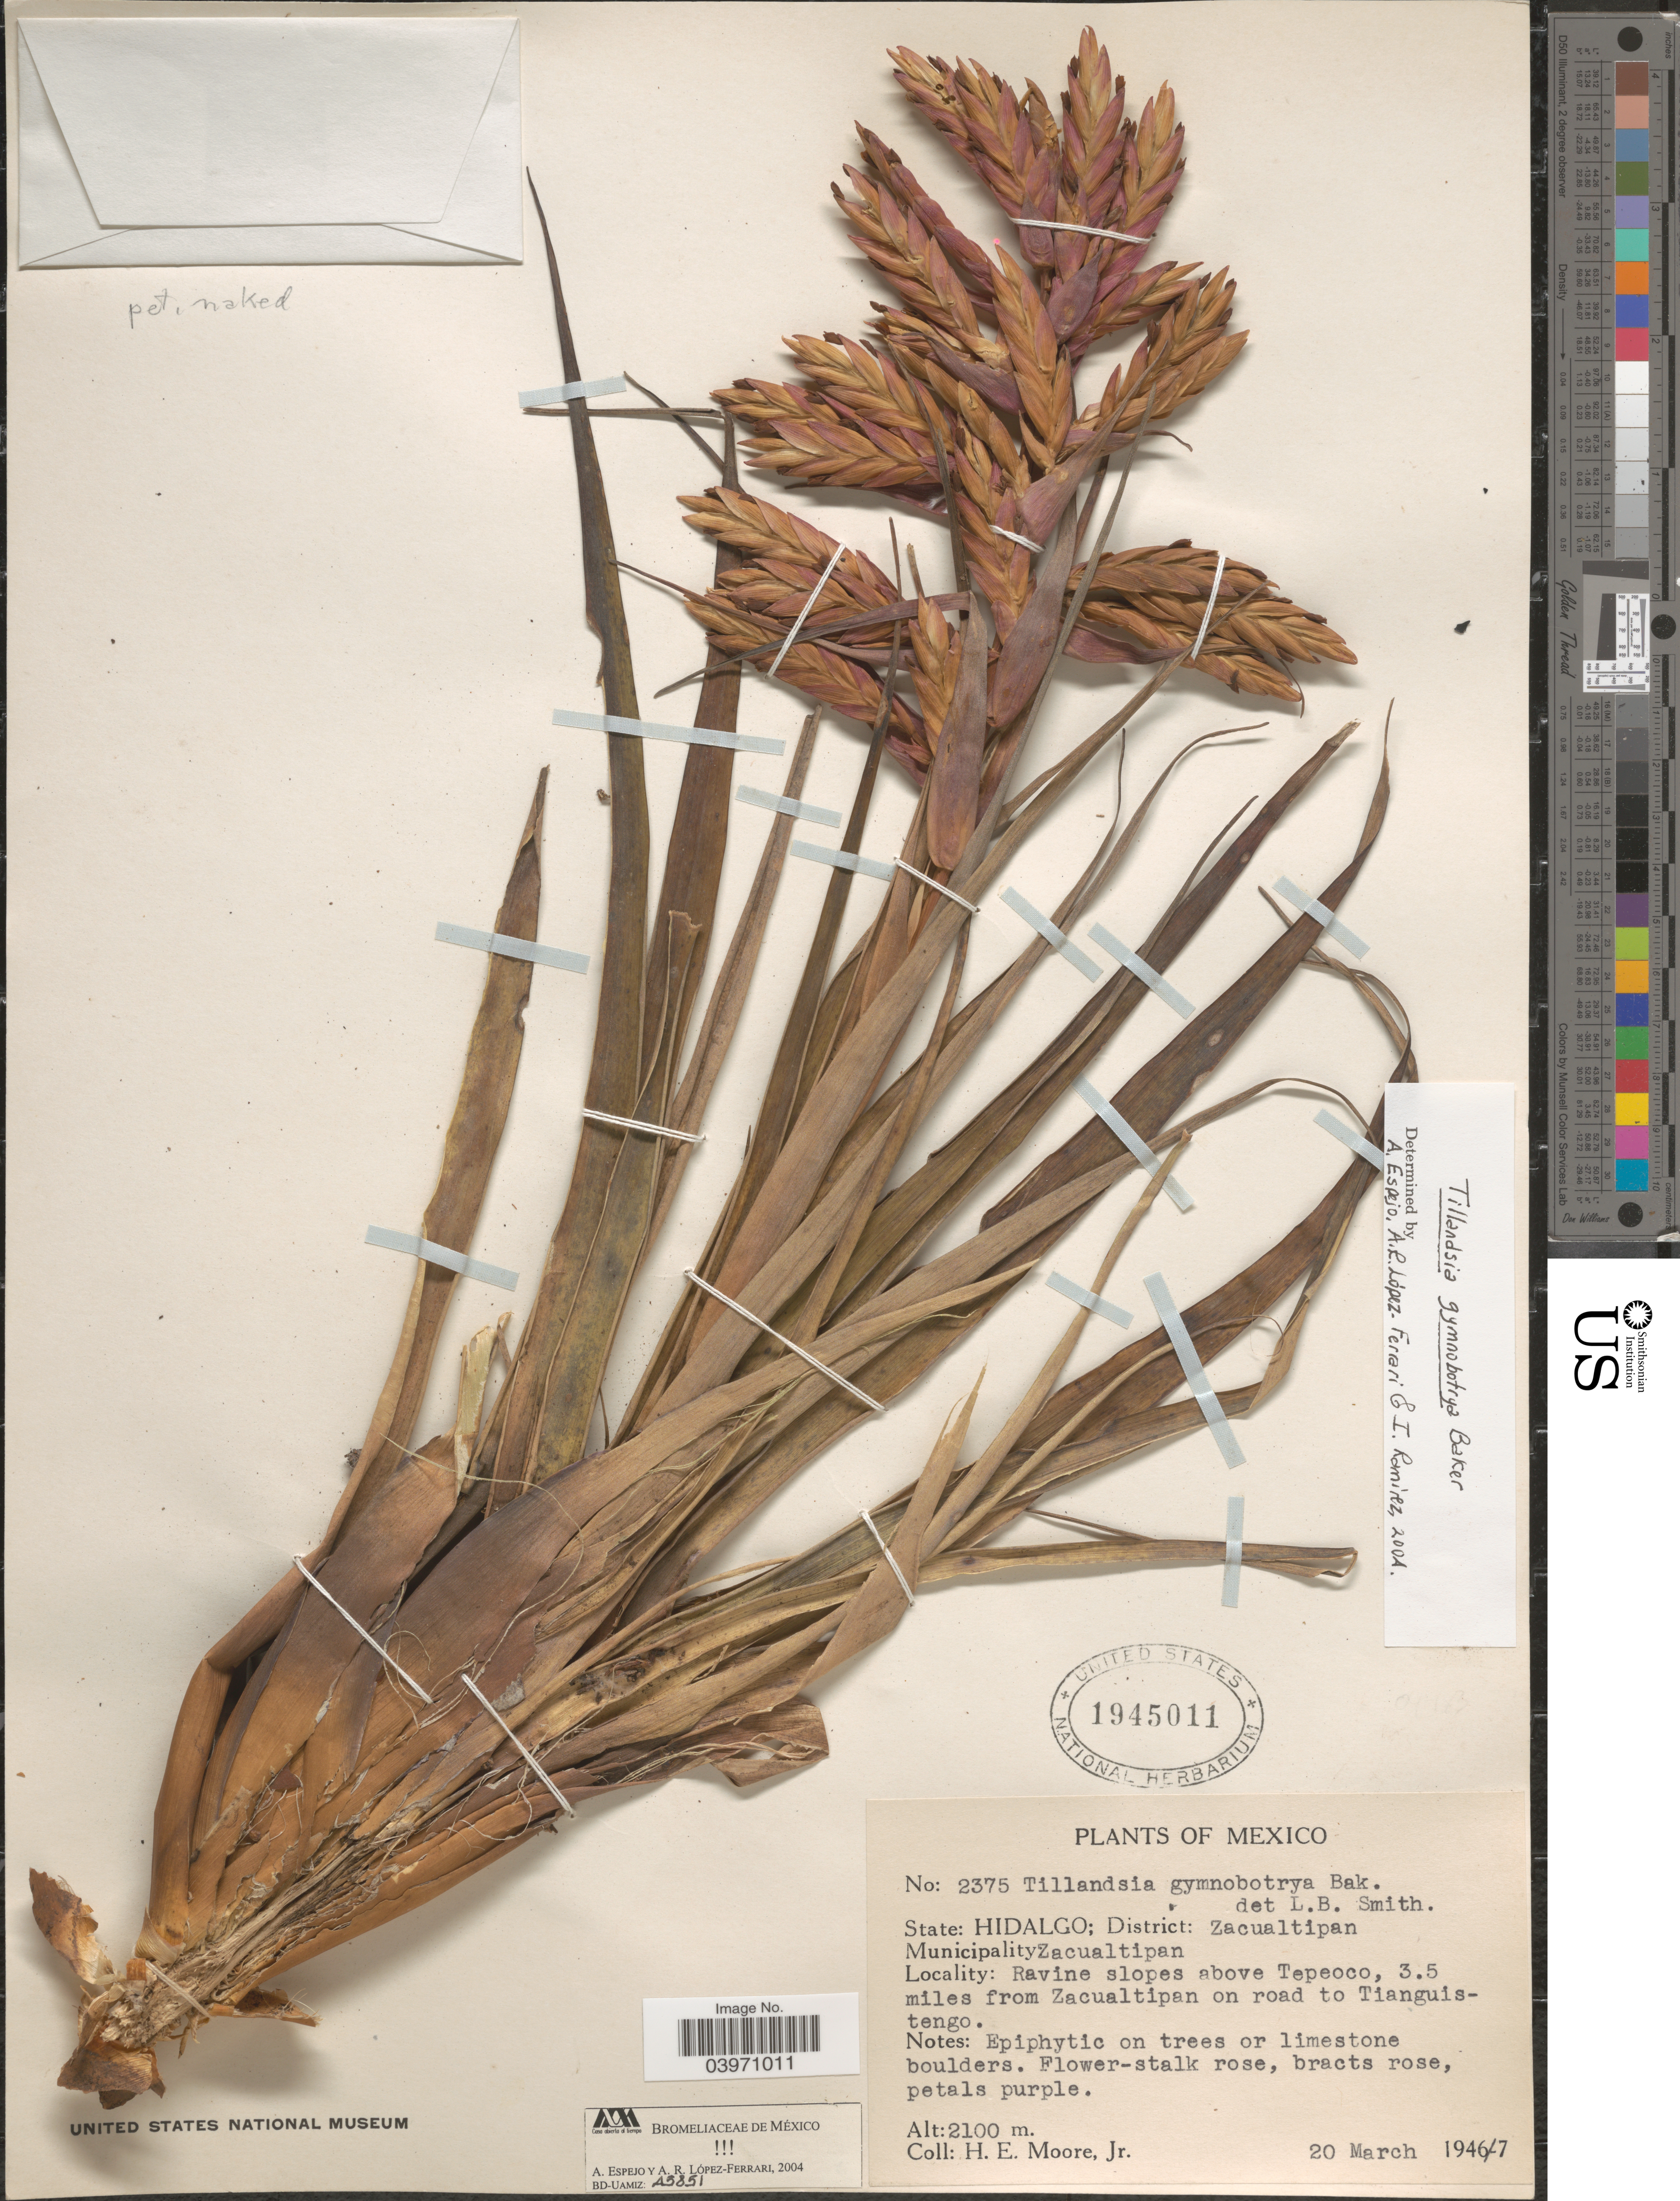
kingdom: Plantae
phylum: Tracheophyta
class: Liliopsida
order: Poales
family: Bromeliaceae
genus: Tillandsia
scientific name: Tillandsia gymnobotrya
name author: Baker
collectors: H. Moore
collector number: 2375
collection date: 1947-03-20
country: Mexico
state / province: Hidalgo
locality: District: Zacualtipan. Municipality: Zacualtipan. Ravine slopes above Tepeoco, 3.5 miles from Zacualtipan on road to Tianguistengo.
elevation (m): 2100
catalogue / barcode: US 1945011